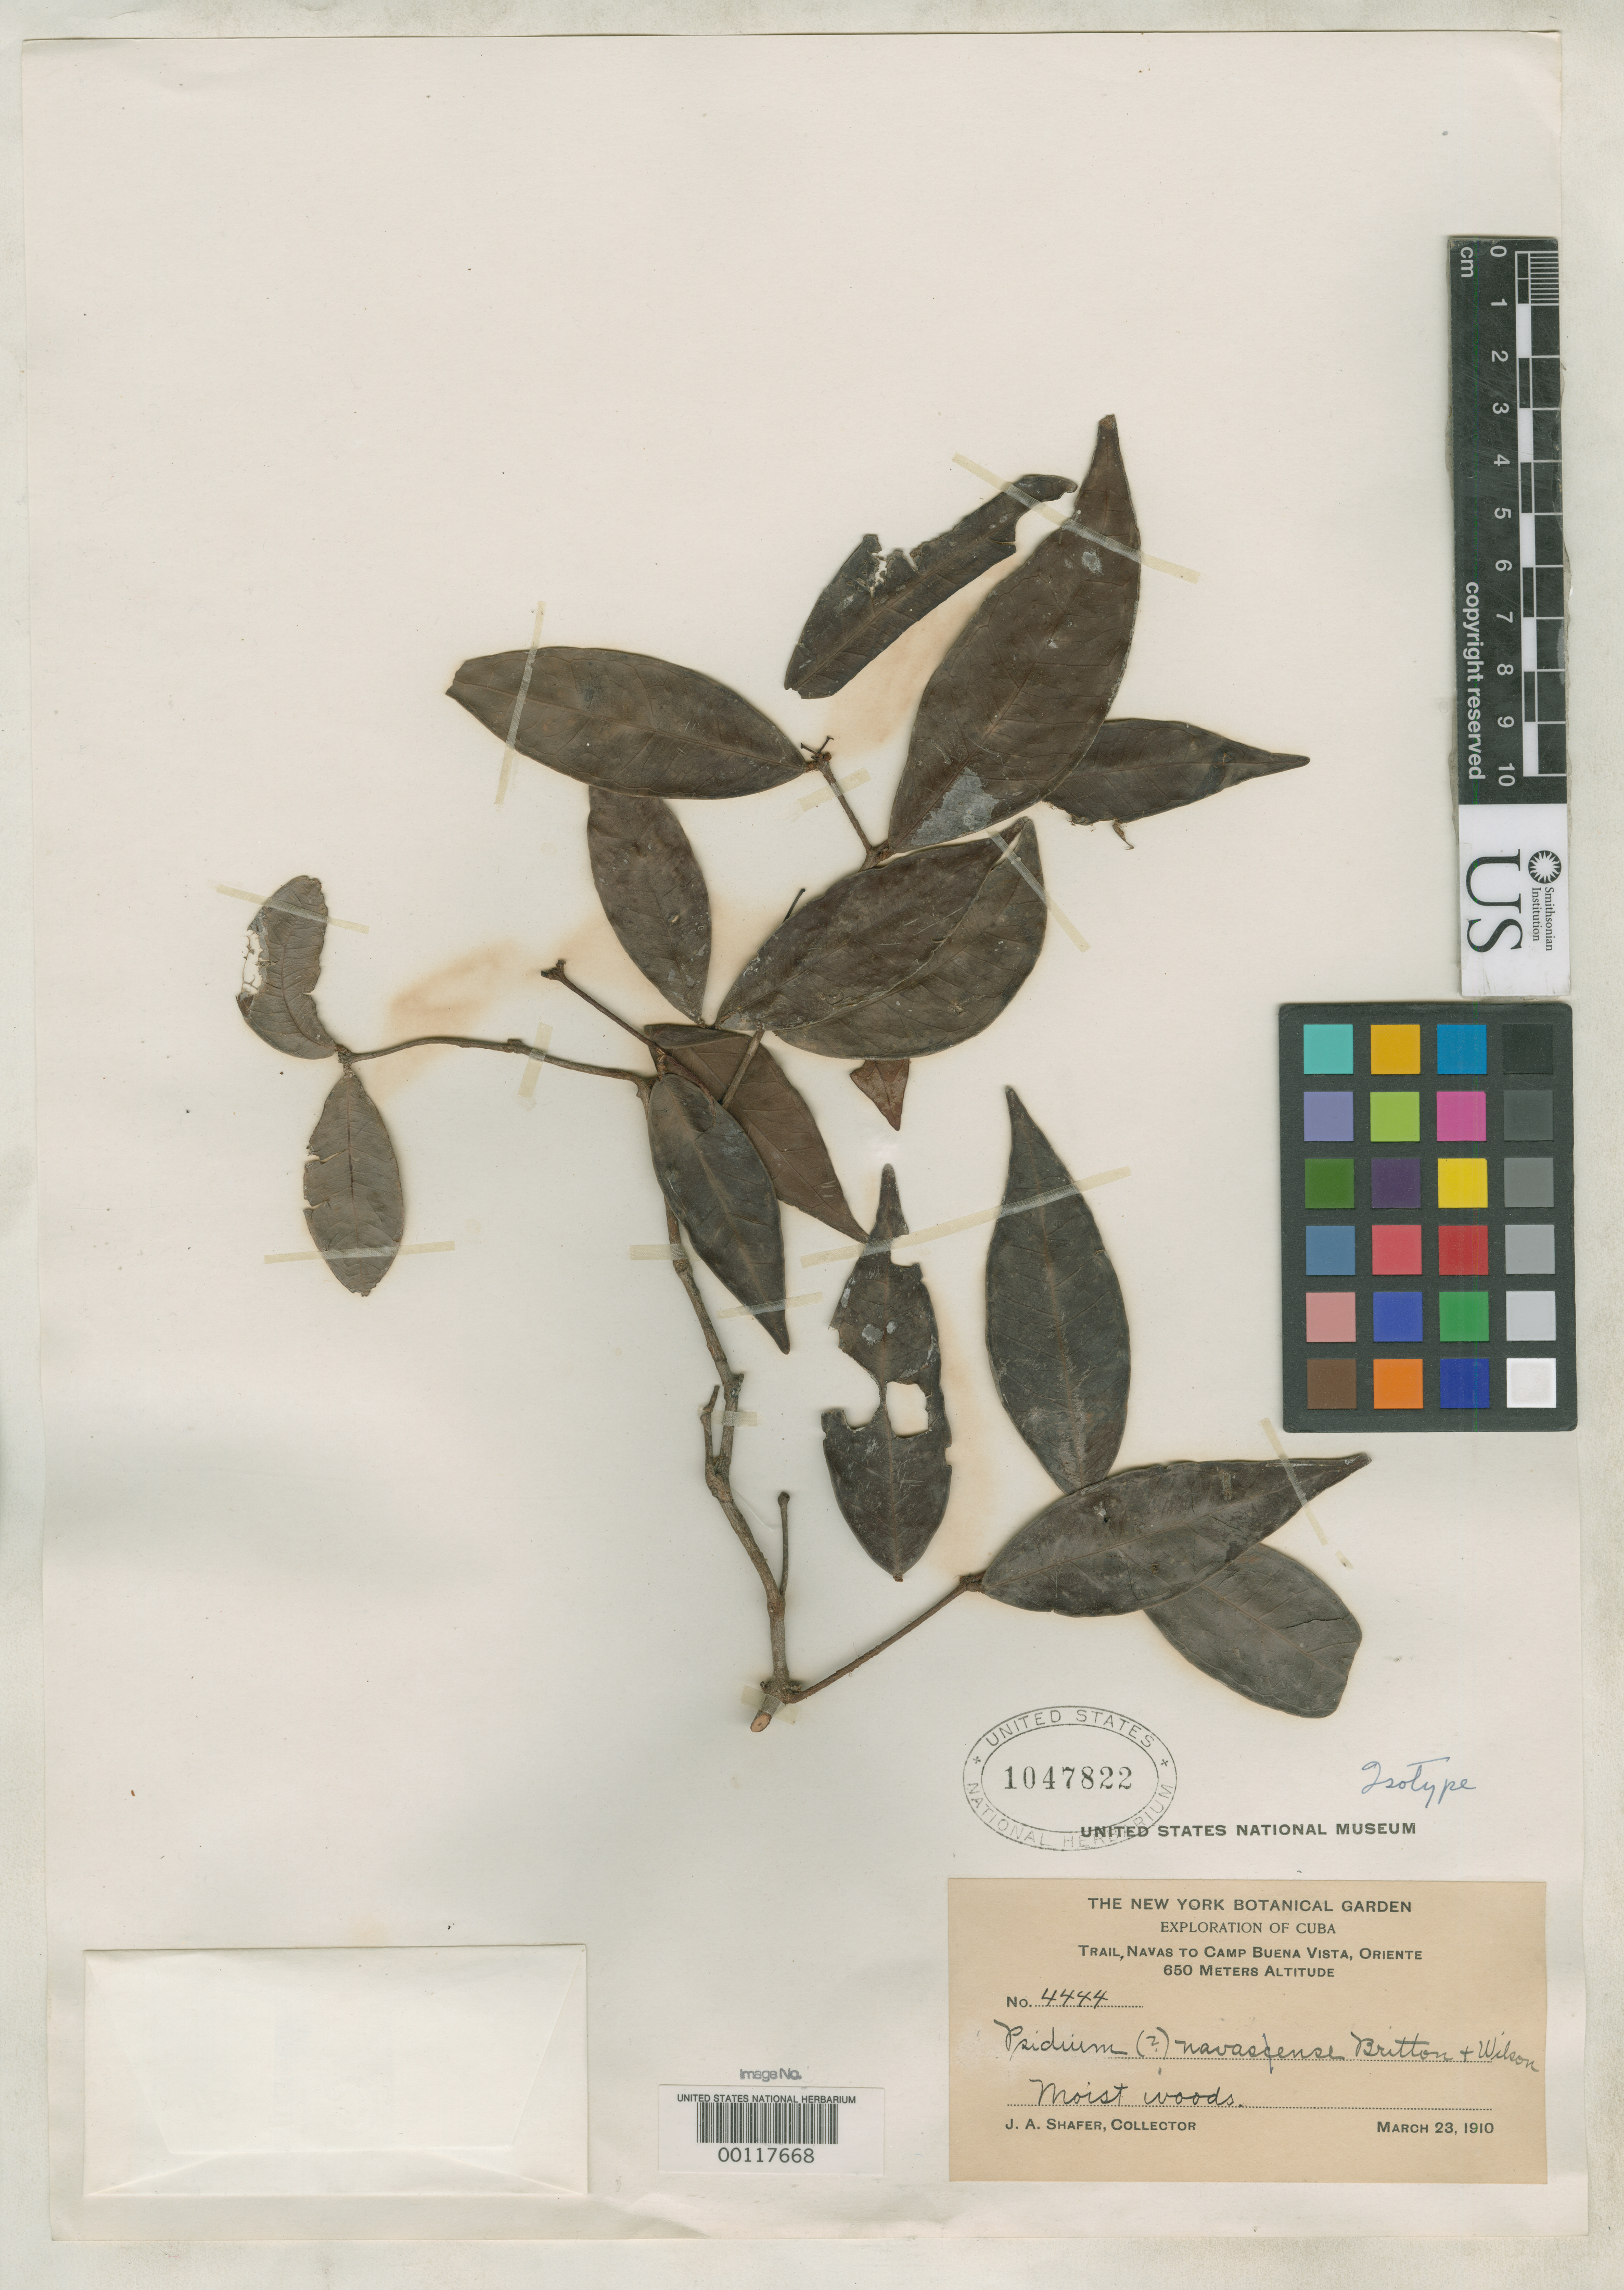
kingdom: Plantae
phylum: Tracheophyta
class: Magnoliopsida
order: Myrtales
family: Myrtaceae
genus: Psidium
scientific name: Psidium navasense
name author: Britton & P. Wilson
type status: Isotype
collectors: J. A. Shafer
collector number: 4444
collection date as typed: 23 Mar 1910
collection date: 1910-03-23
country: Cuba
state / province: Oriente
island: Greater Antilles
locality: Navas to Camp Burna Vista.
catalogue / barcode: US 1047822